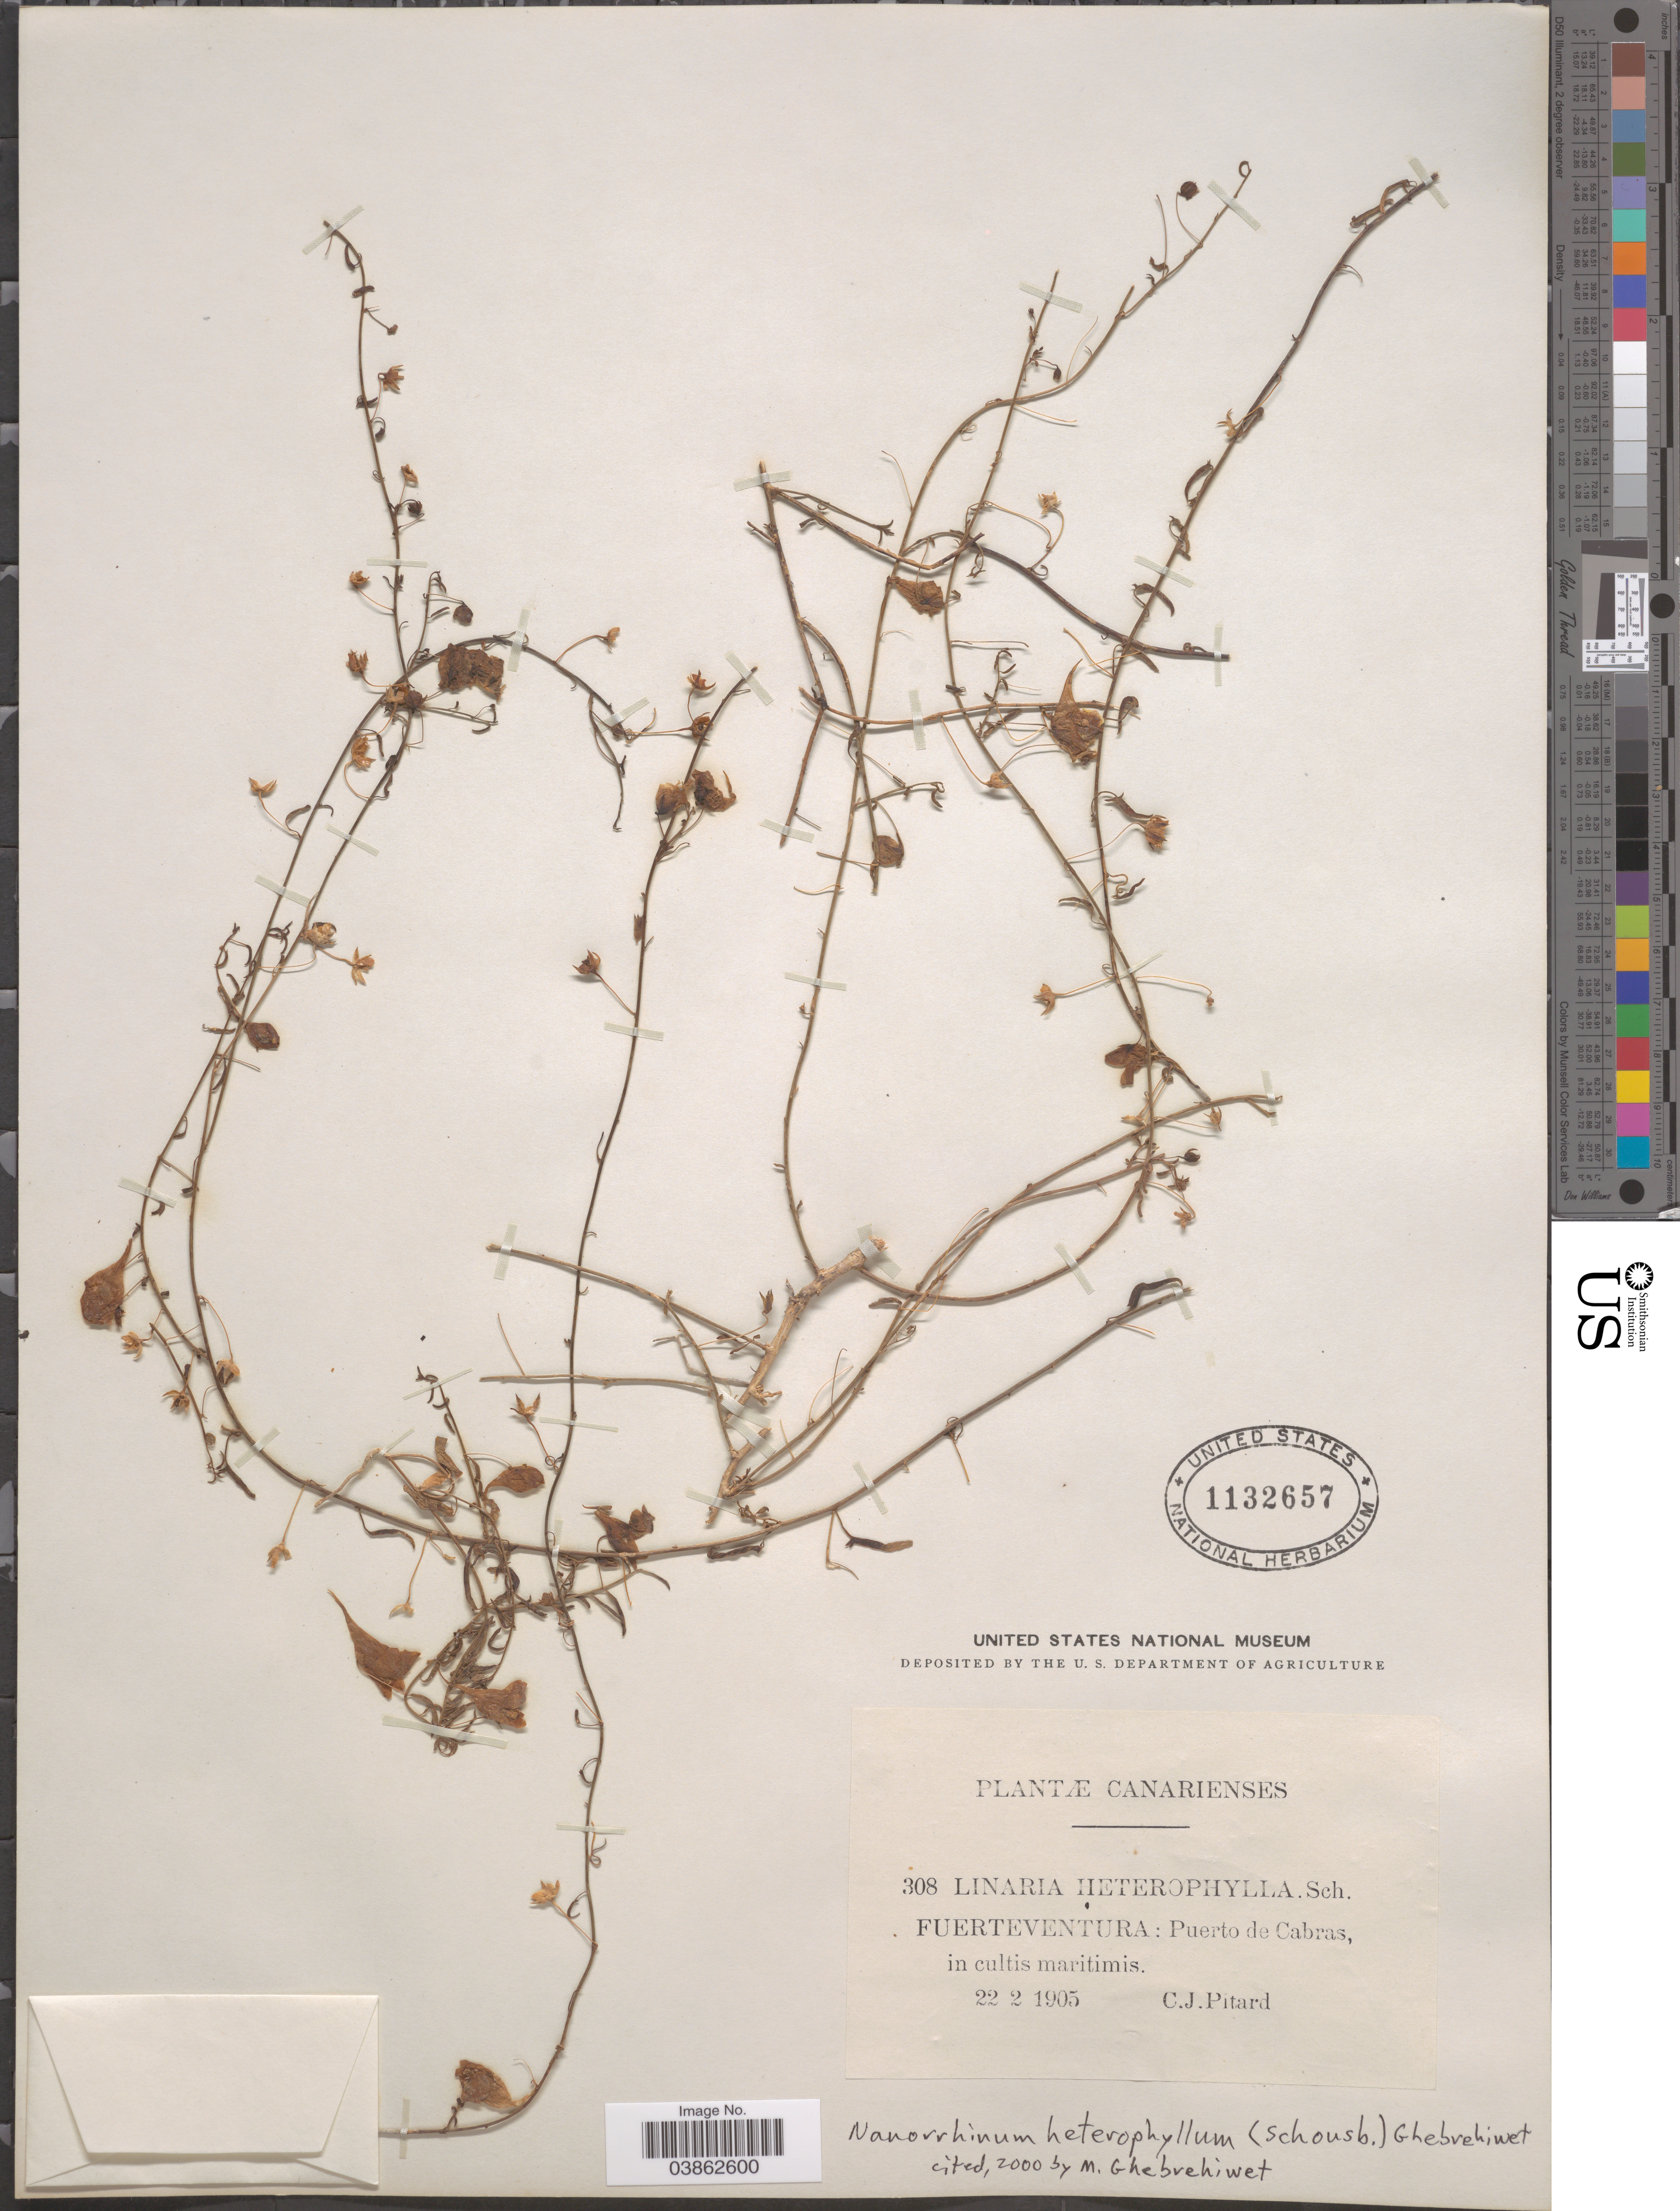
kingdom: Plantae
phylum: Tracheophyta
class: Magnoliopsida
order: Lamiales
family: Plantaginaceae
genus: Nanorrhinum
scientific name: Nanorrhinum heterophyllum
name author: (Schousb.) Ghebr.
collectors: C. Pitard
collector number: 308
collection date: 1905-02-22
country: Spain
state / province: Canarias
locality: Canarienses. Fuerteventura: Puerto de Cabras.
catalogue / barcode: US 1132657